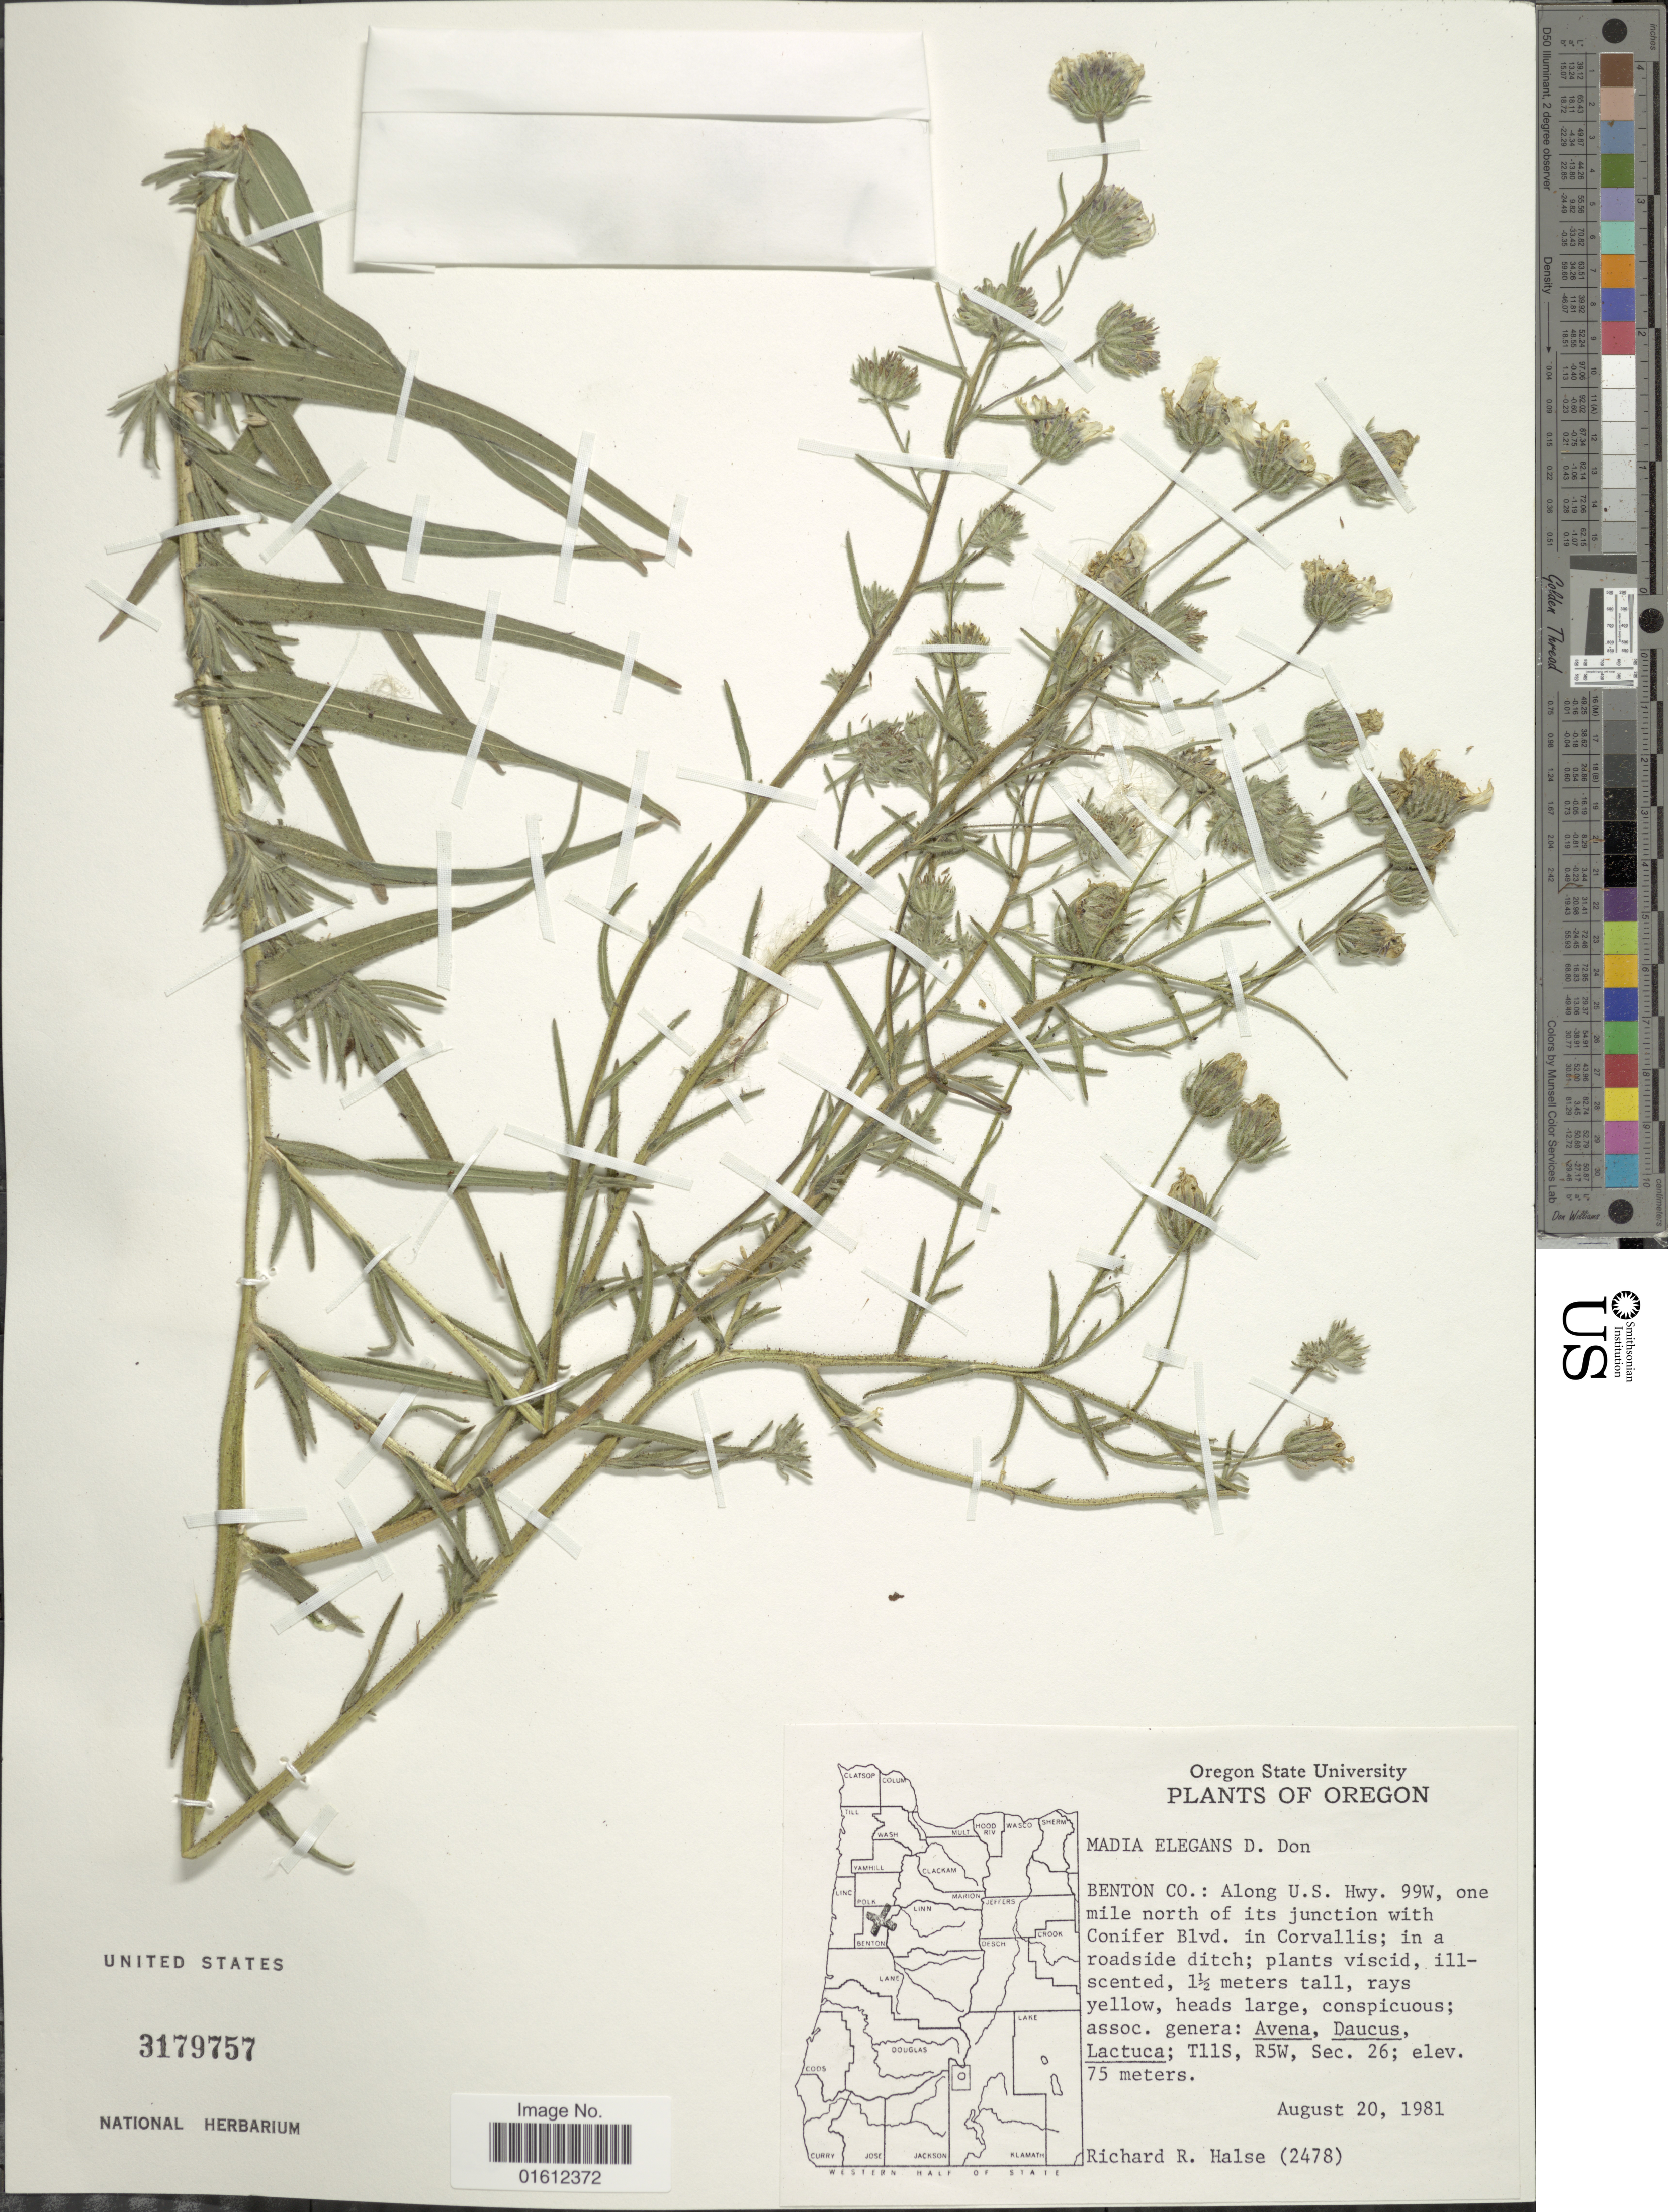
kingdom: Plantae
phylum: Tracheophyta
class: Magnoliopsida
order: Asterales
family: Asteraceae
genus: Madia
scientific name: Madia elegans subsp. densifolia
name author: (Greene) D.D. Keck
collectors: R. Halse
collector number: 2478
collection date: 1981-08-20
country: United States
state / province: Oregon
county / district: Benton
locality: Benton Co.: Along U.S. Hwy. 99W, one mile north of its junction with Conifer Blvd. in Corvallis. T11S, R5W, Sec. 26.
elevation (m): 75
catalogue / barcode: US 3179757